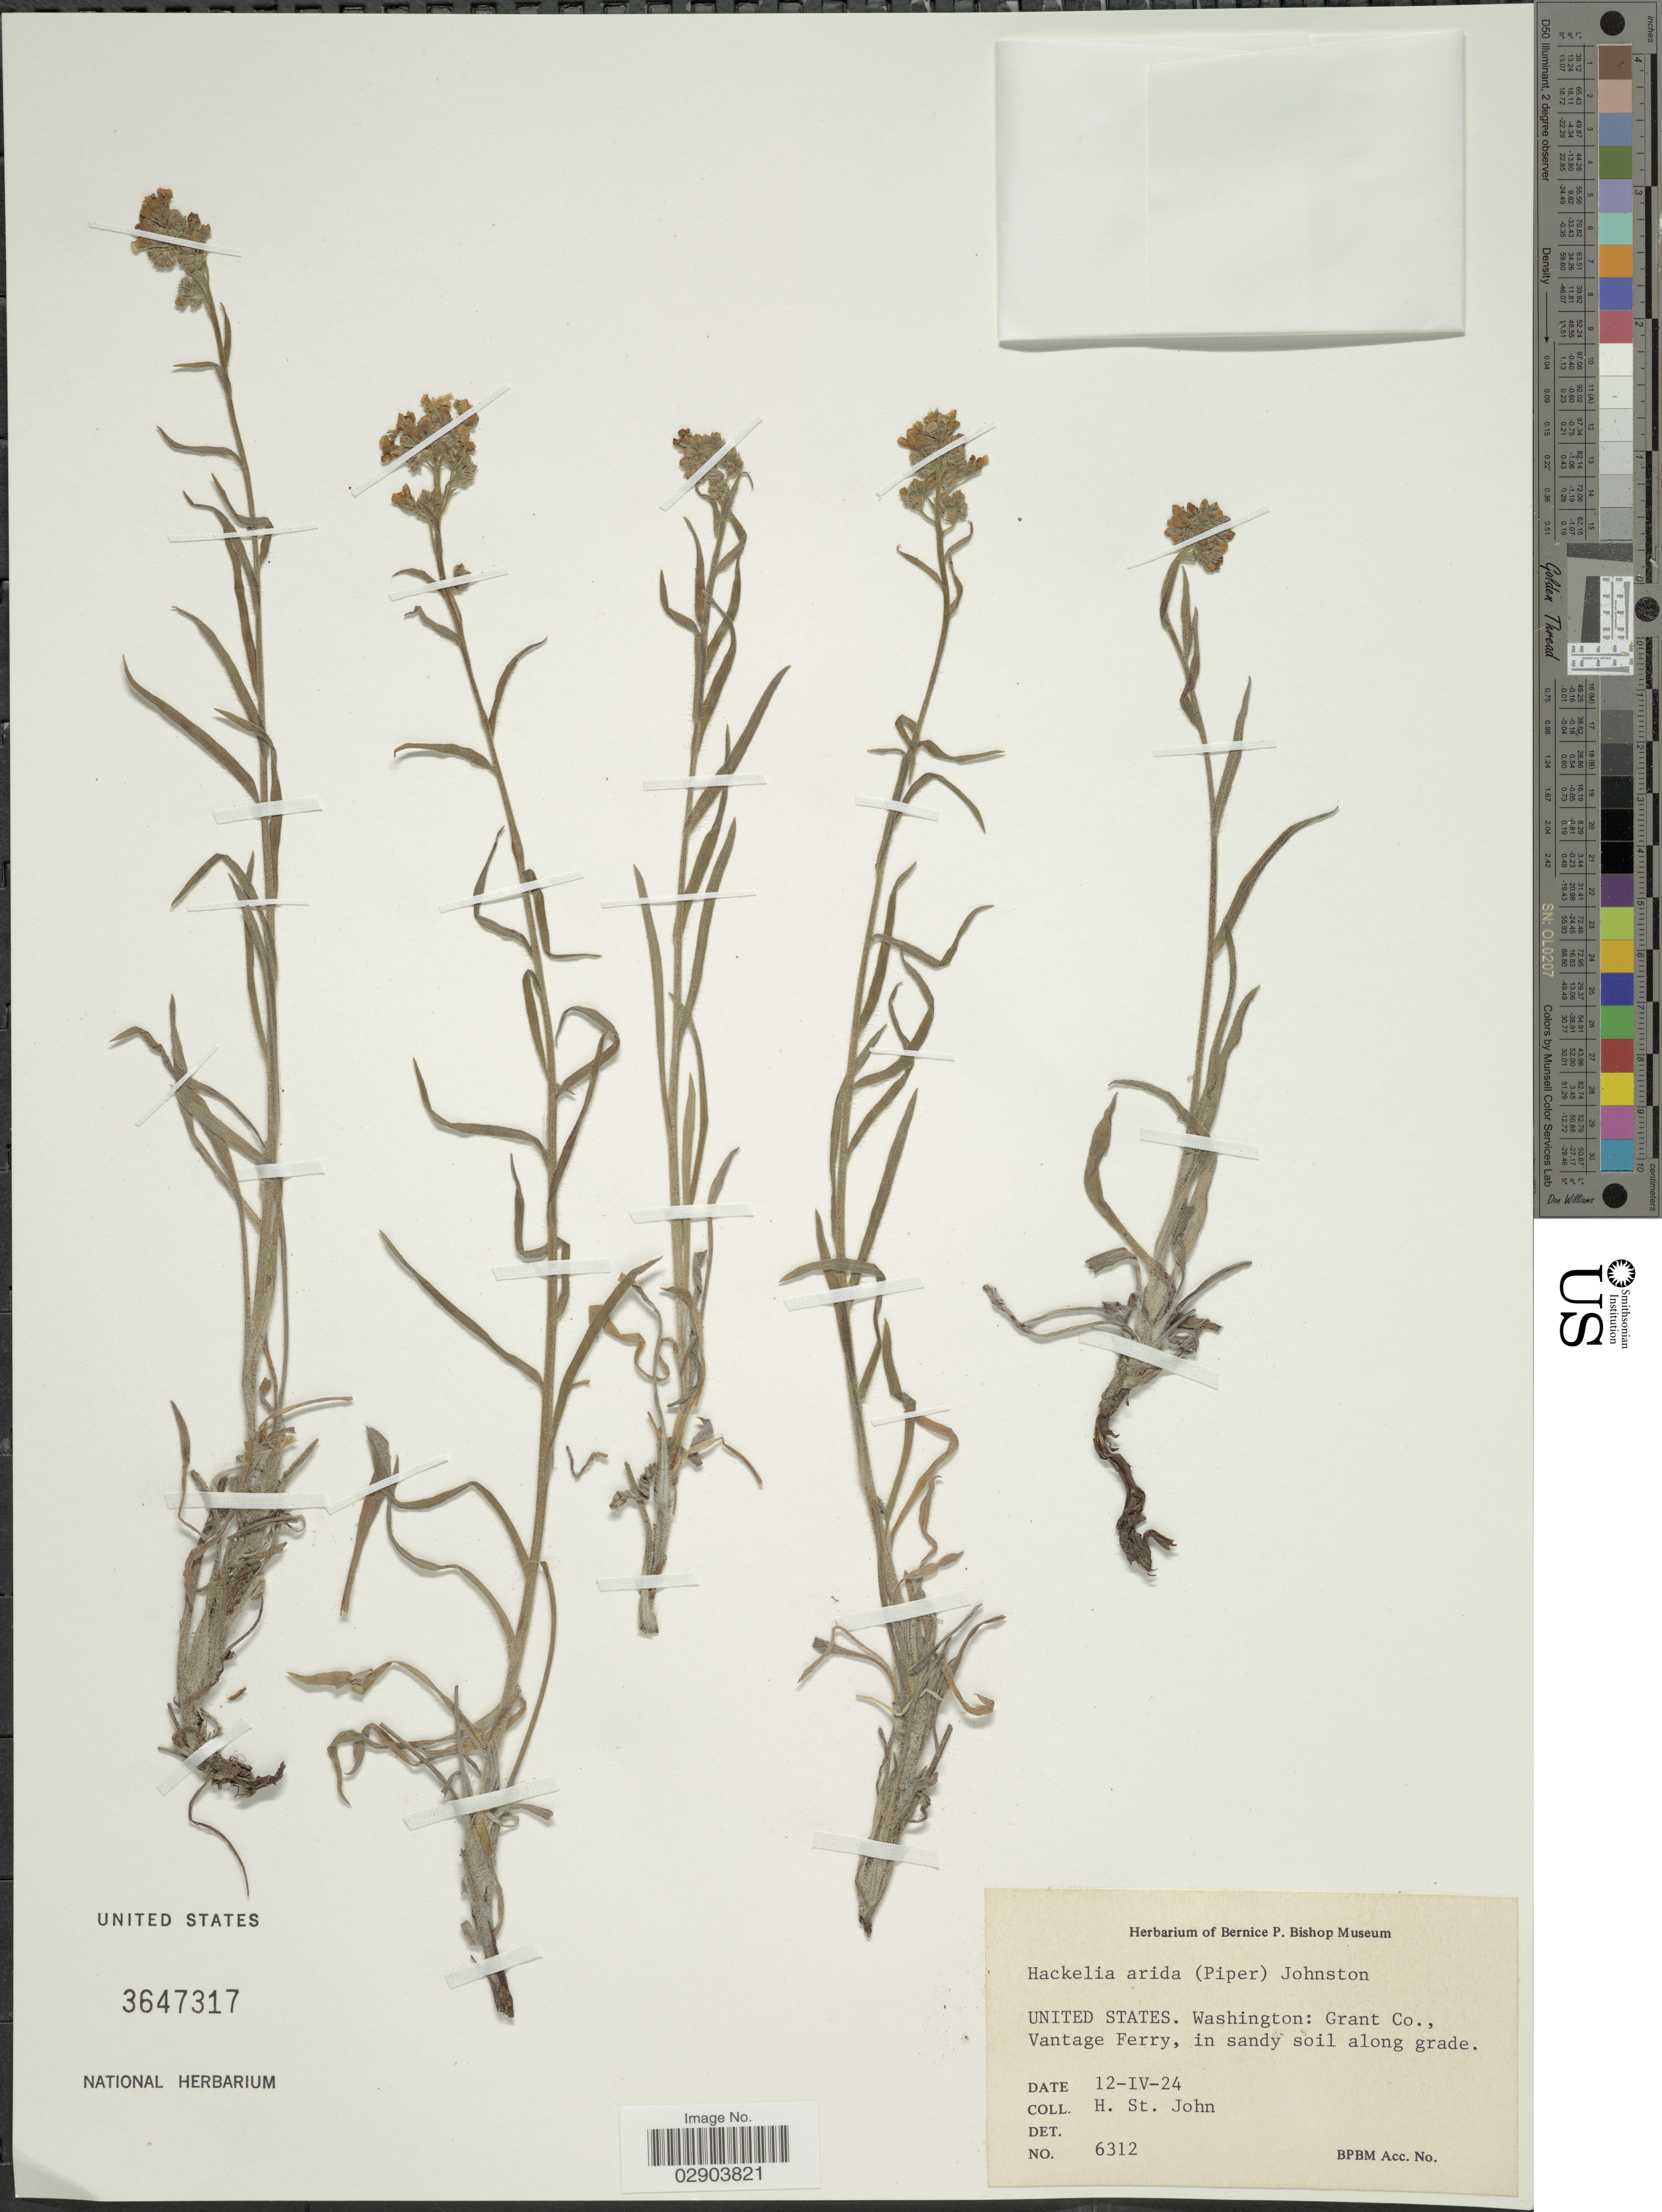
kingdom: Plantae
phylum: Tracheophyta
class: Magnoliopsida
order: Boraginales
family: Boraginaceae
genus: Hackelia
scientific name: Hackelia diffusa var. arida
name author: (Piper) Carr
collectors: H. St. John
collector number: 6312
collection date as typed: Transcribed d/m/y: 12/4/24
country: United States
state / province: Washington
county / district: Grant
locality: Grant Co., Vantage Ferry, in sandy soil along grade.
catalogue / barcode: US 3647317